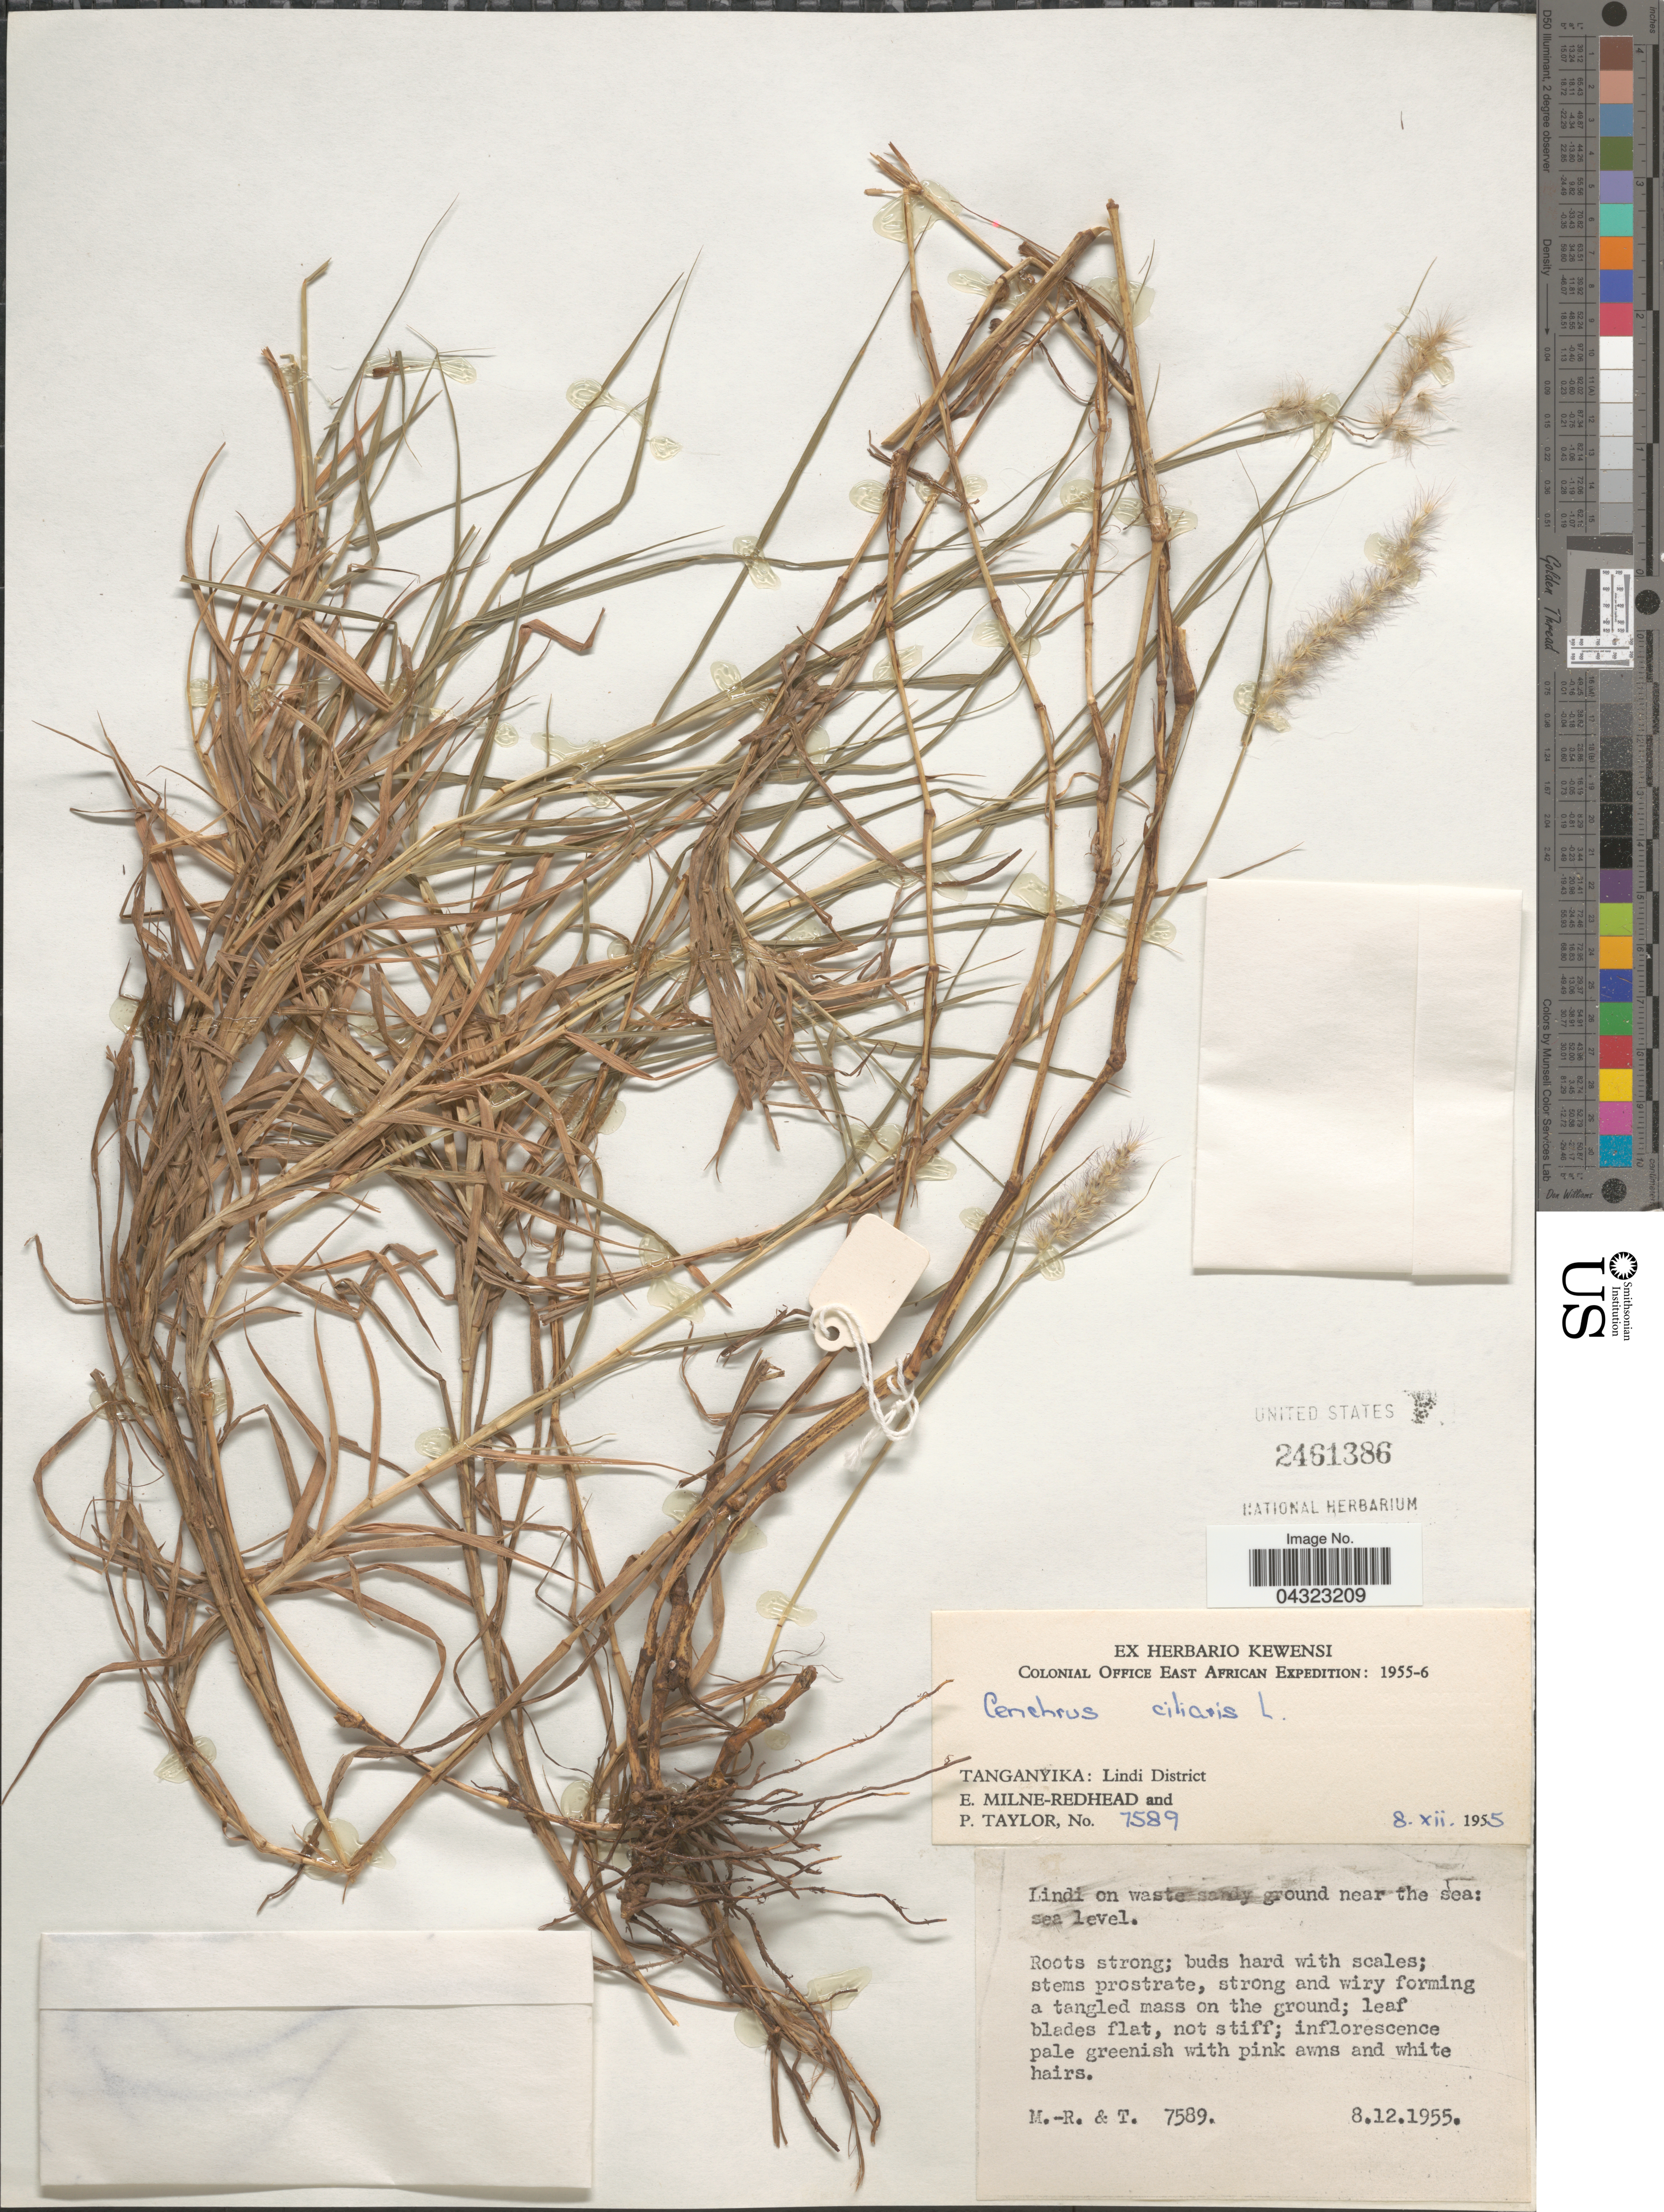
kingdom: Plantae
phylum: Tracheophyta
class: Liliopsida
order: Poales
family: Poaceae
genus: Cenchrus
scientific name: Cenchrus ciliaris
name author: L.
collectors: E. W. Milne-Redhead & P. Taylor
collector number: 7589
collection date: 1955-12-08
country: Tanzania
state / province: Lindi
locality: Colonial Office East African Expedition: 1955-6. Tanganyika: Lindi District. Lindi on waste sandy ground near the sea.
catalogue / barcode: US 2461386